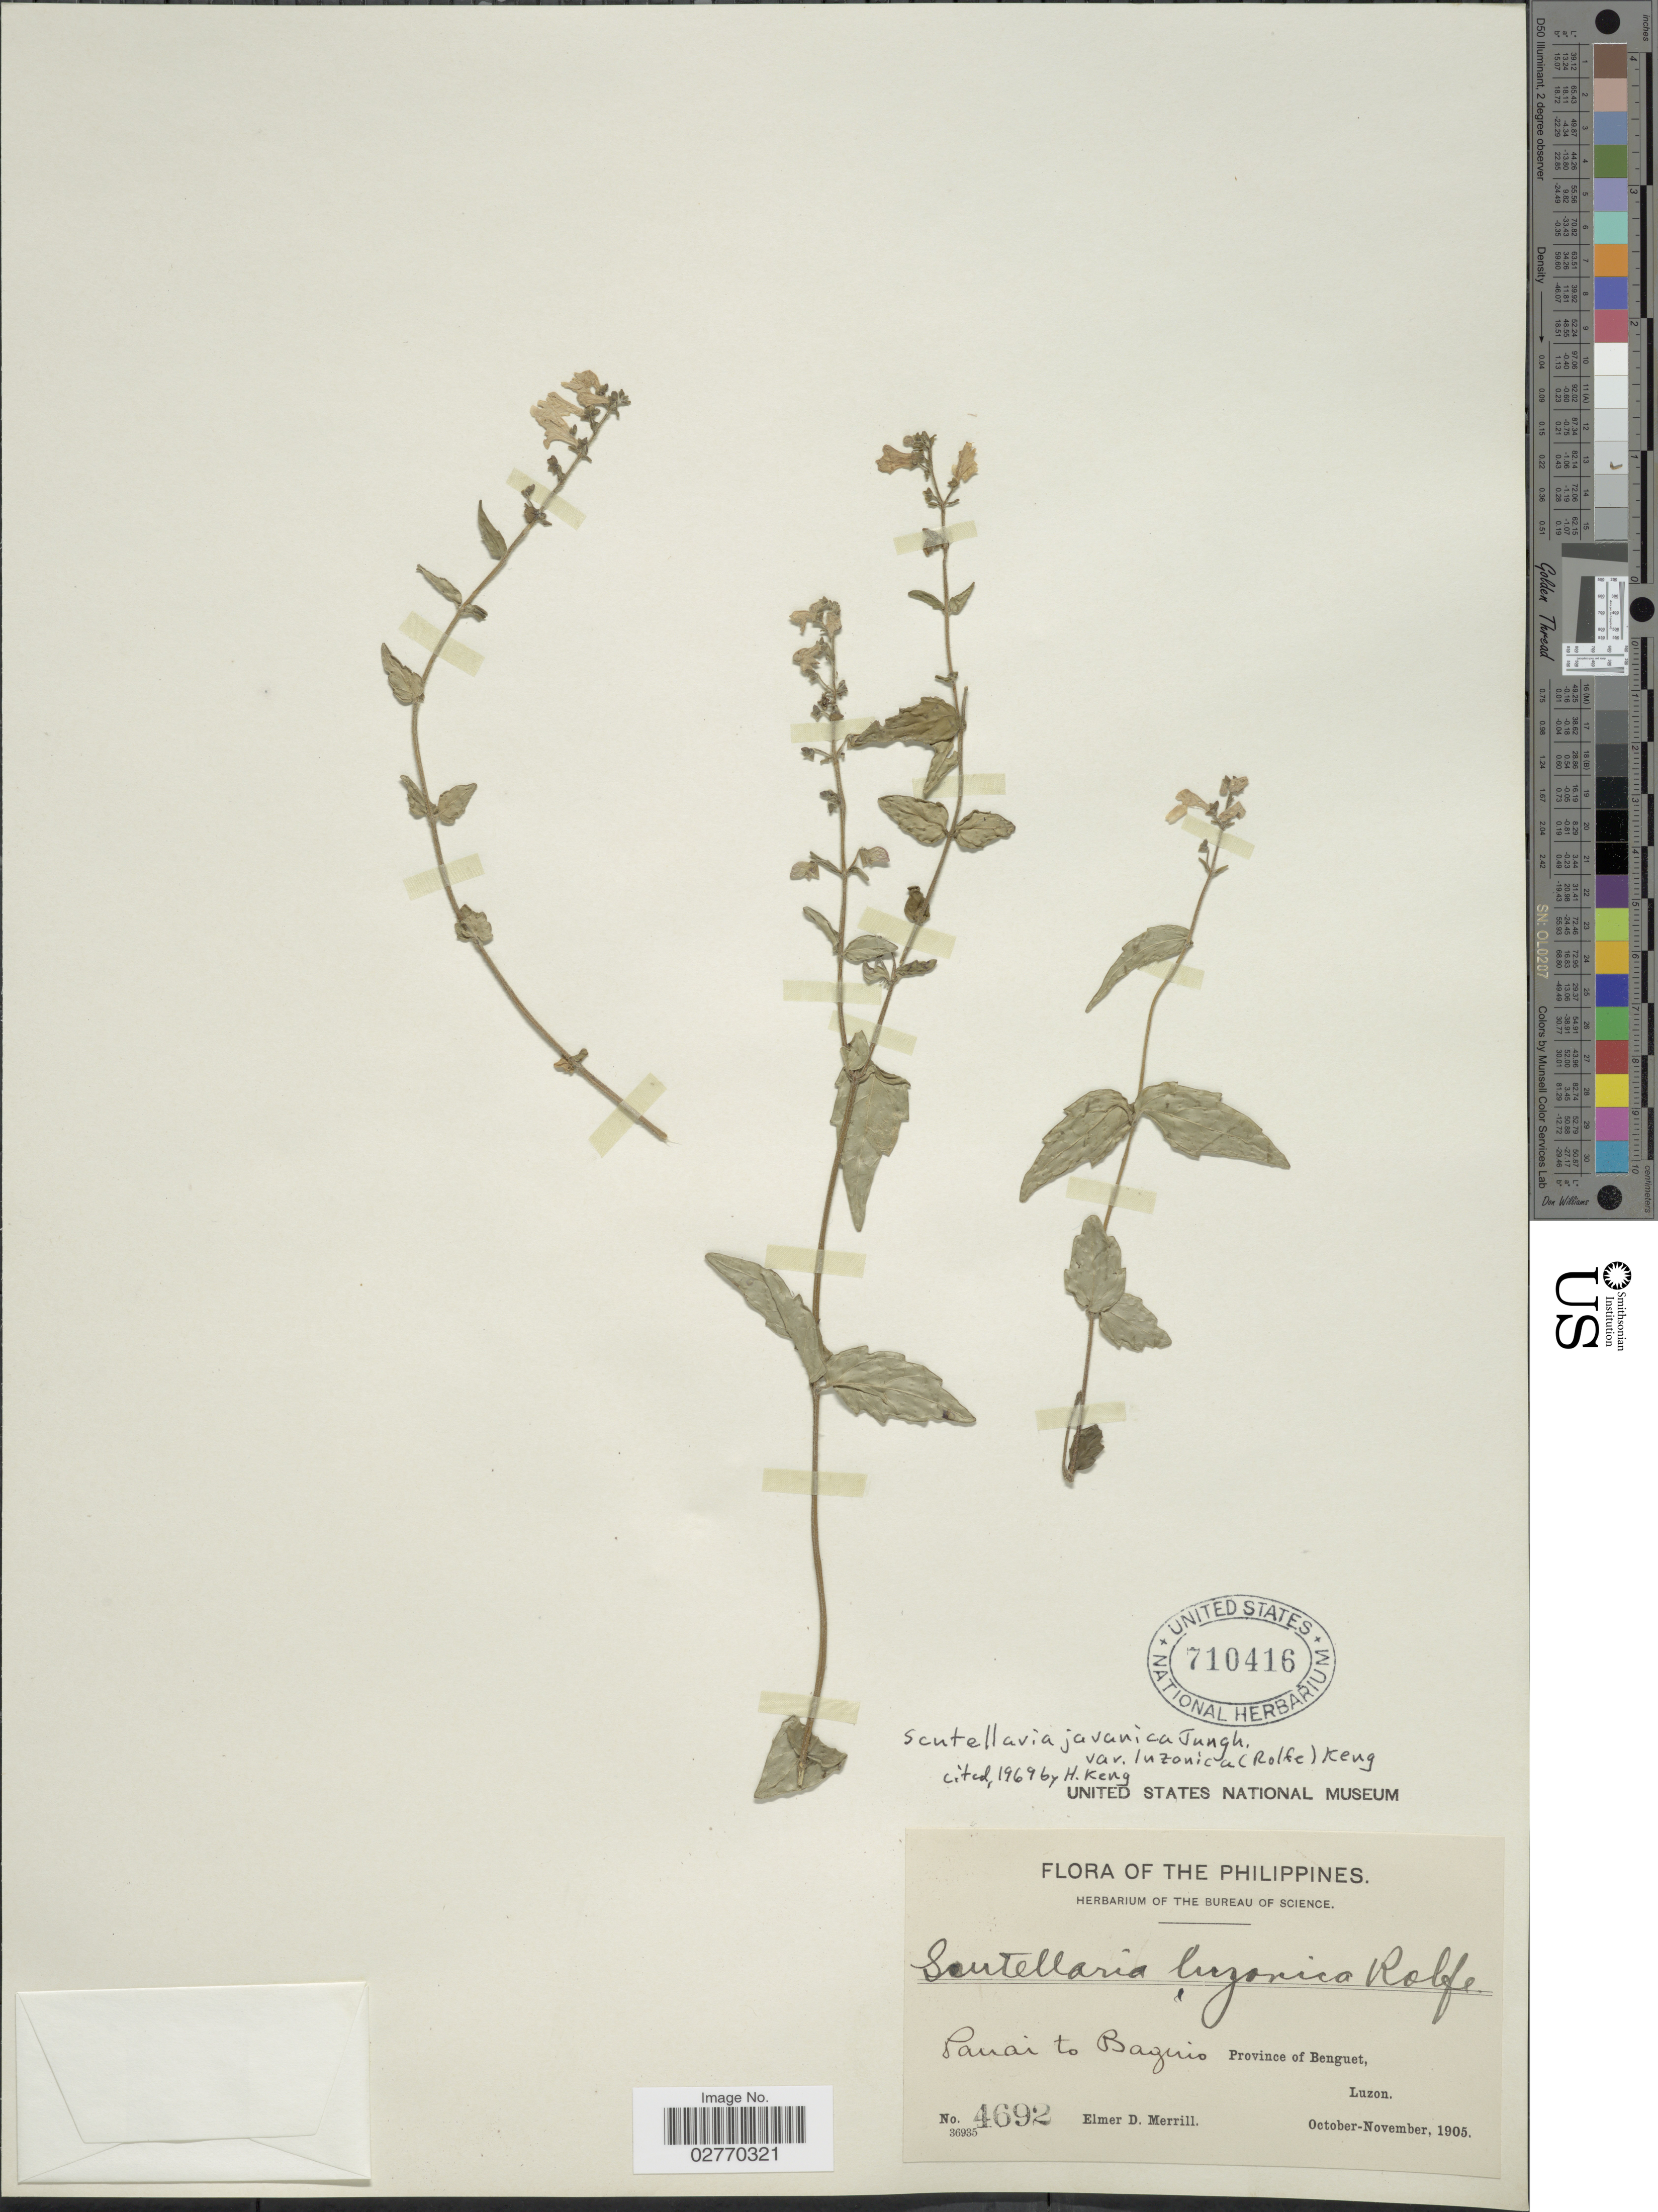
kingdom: Plantae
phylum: Tracheophyta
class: Magnoliopsida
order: Lamiales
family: Lamiaceae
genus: Scutellaria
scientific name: Scutellaria javanica var. luzonica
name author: (Rolfe) H. Keng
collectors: E. D. Merrill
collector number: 4692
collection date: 1905-10/1905-11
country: Philippines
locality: Panai to Baguio. Province of Benguet, Luzon.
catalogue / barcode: US 710416